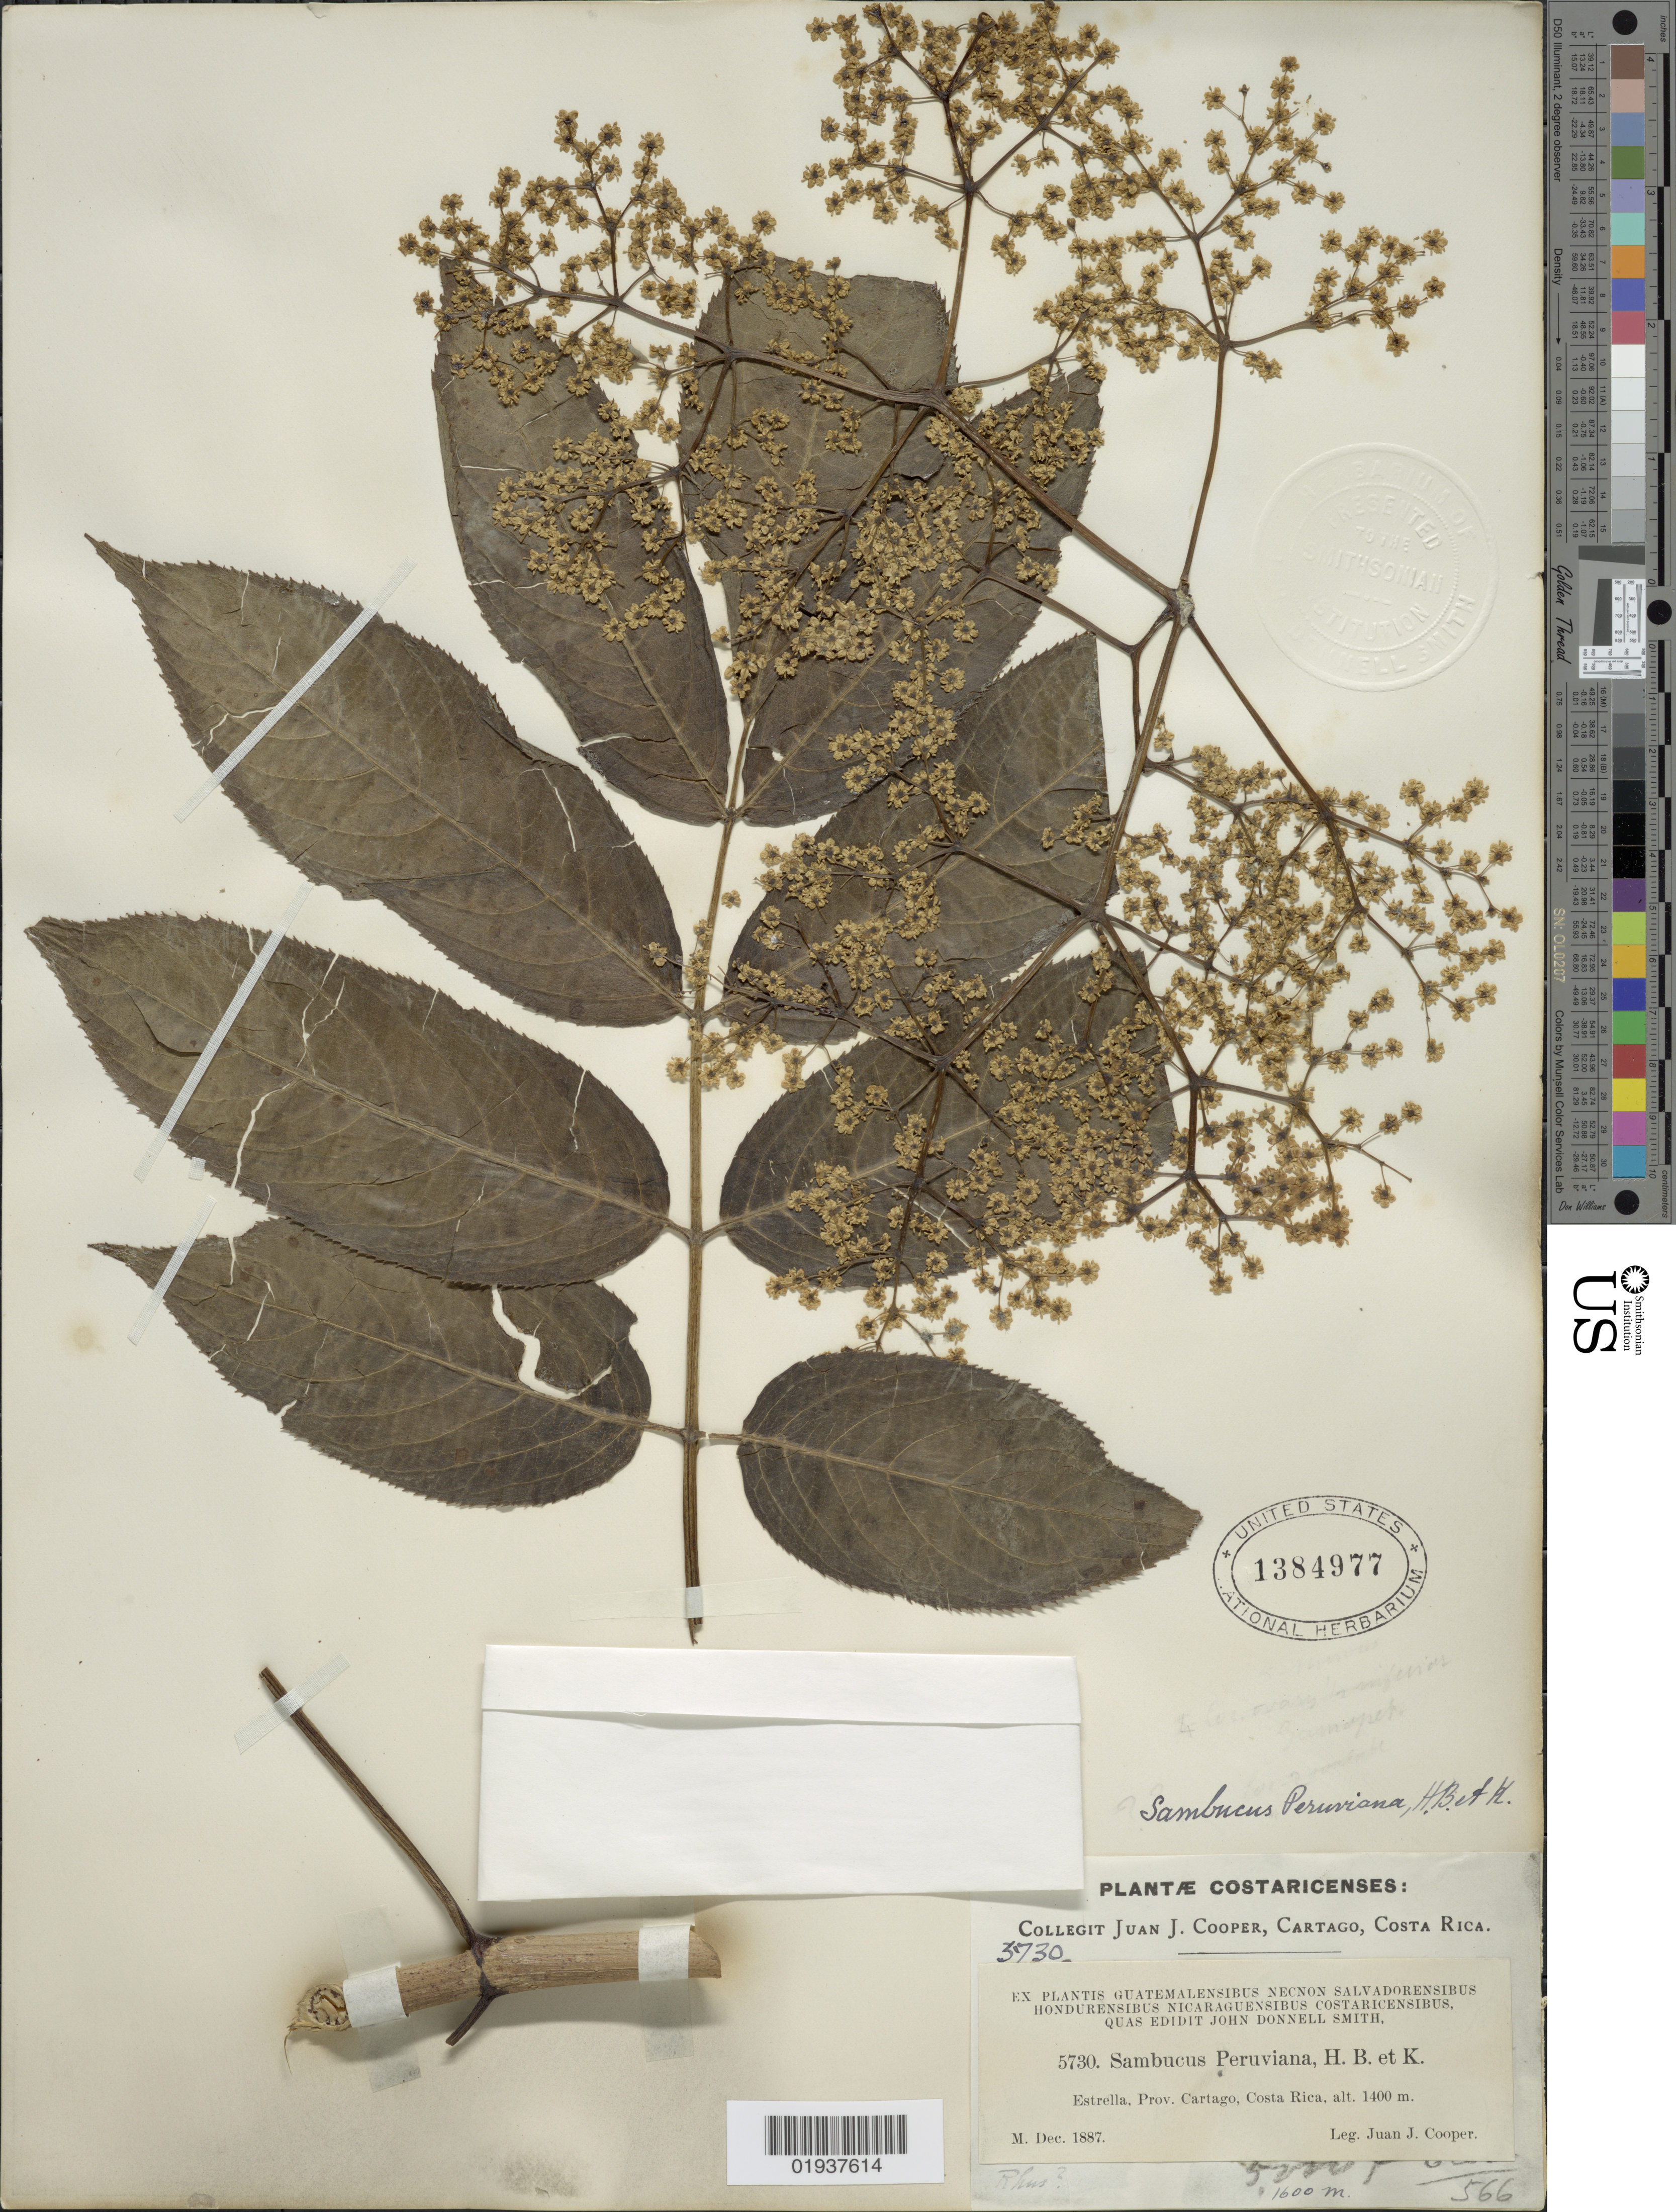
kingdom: Plantae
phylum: Tracheophyta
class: Magnoliopsida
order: Dipsacales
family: Viburnaceae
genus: Sambucus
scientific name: Sambucus peruviana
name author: Kunth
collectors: J. J. Cooper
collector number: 5730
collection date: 1887-12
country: Costa Rica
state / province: Cartago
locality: Estrella.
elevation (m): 1400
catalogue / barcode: US 1384977